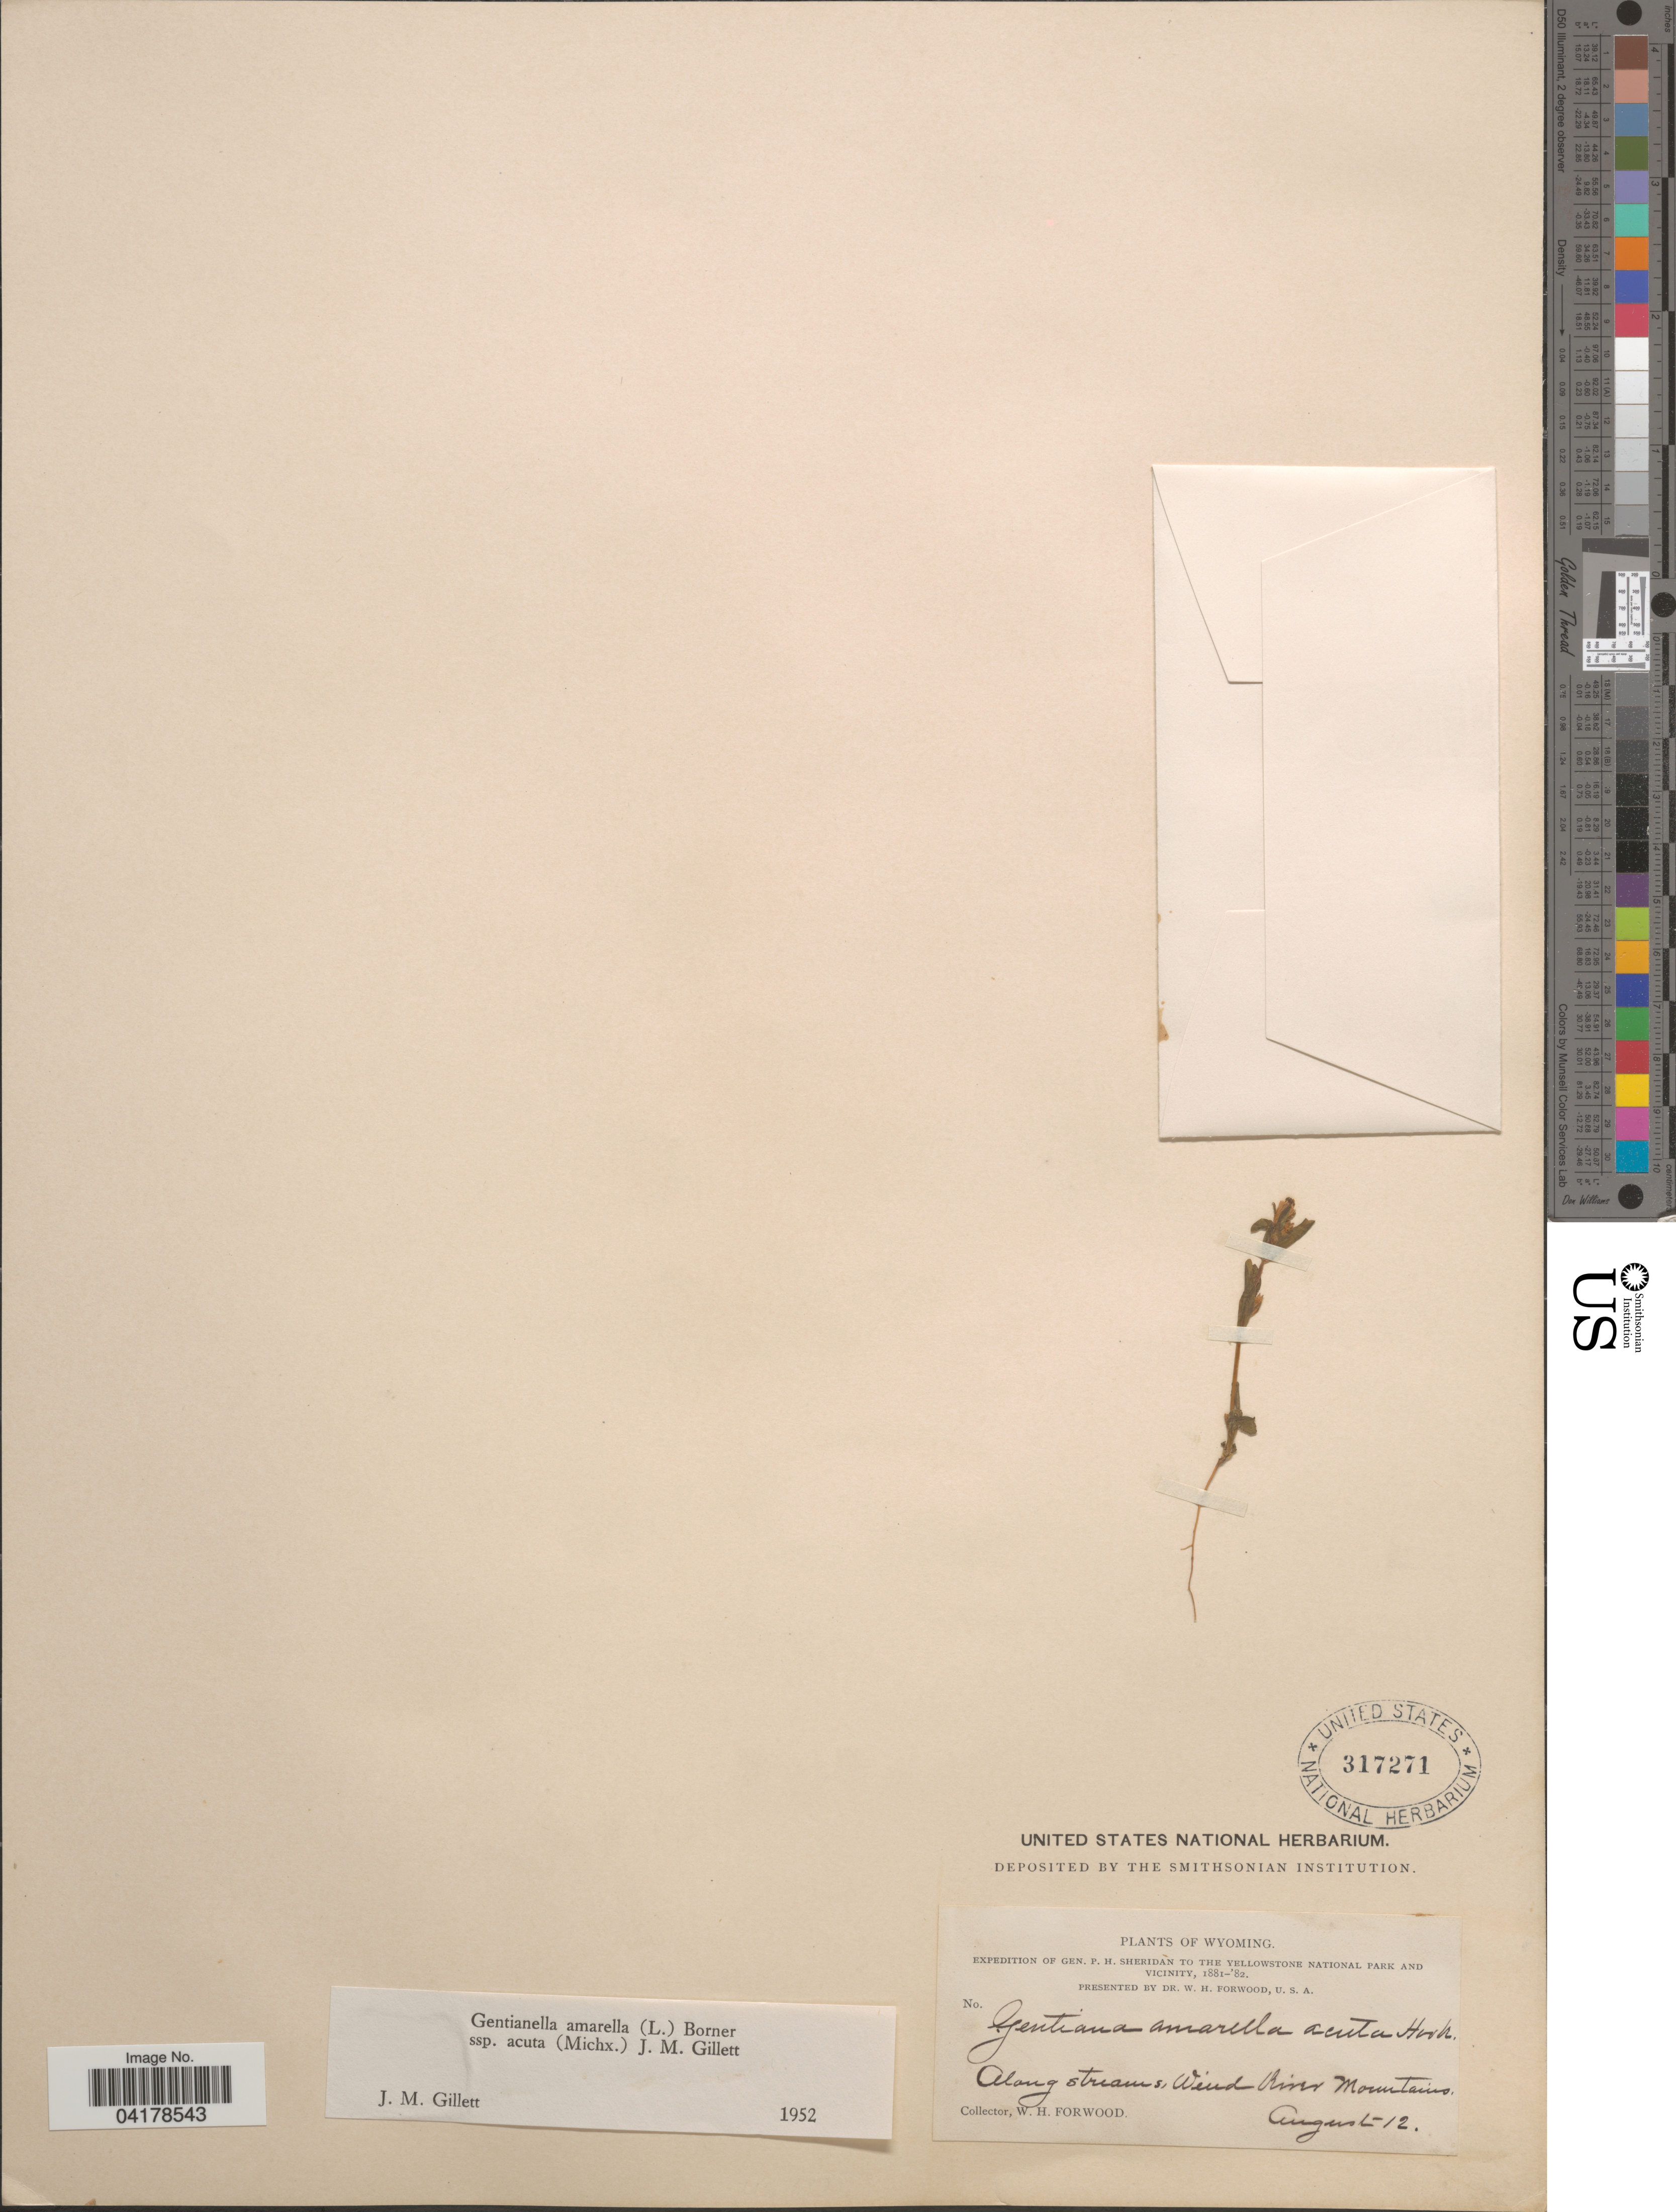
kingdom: Plantae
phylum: Tracheophyta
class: Magnoliopsida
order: Gentianales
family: Gentianaceae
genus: Gentianella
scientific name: Gentianella amarella subsp. acuta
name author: (Michx.) J.M. Gillett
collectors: W. Forwood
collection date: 1881-08-12/1882-08-12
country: United States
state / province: Wyoming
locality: Expedition of Gen. P. H. Sheridan to the Yellowstone National Park and vicinity, 1881-'82. Along streams, Wind River Mountains.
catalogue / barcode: US 317271